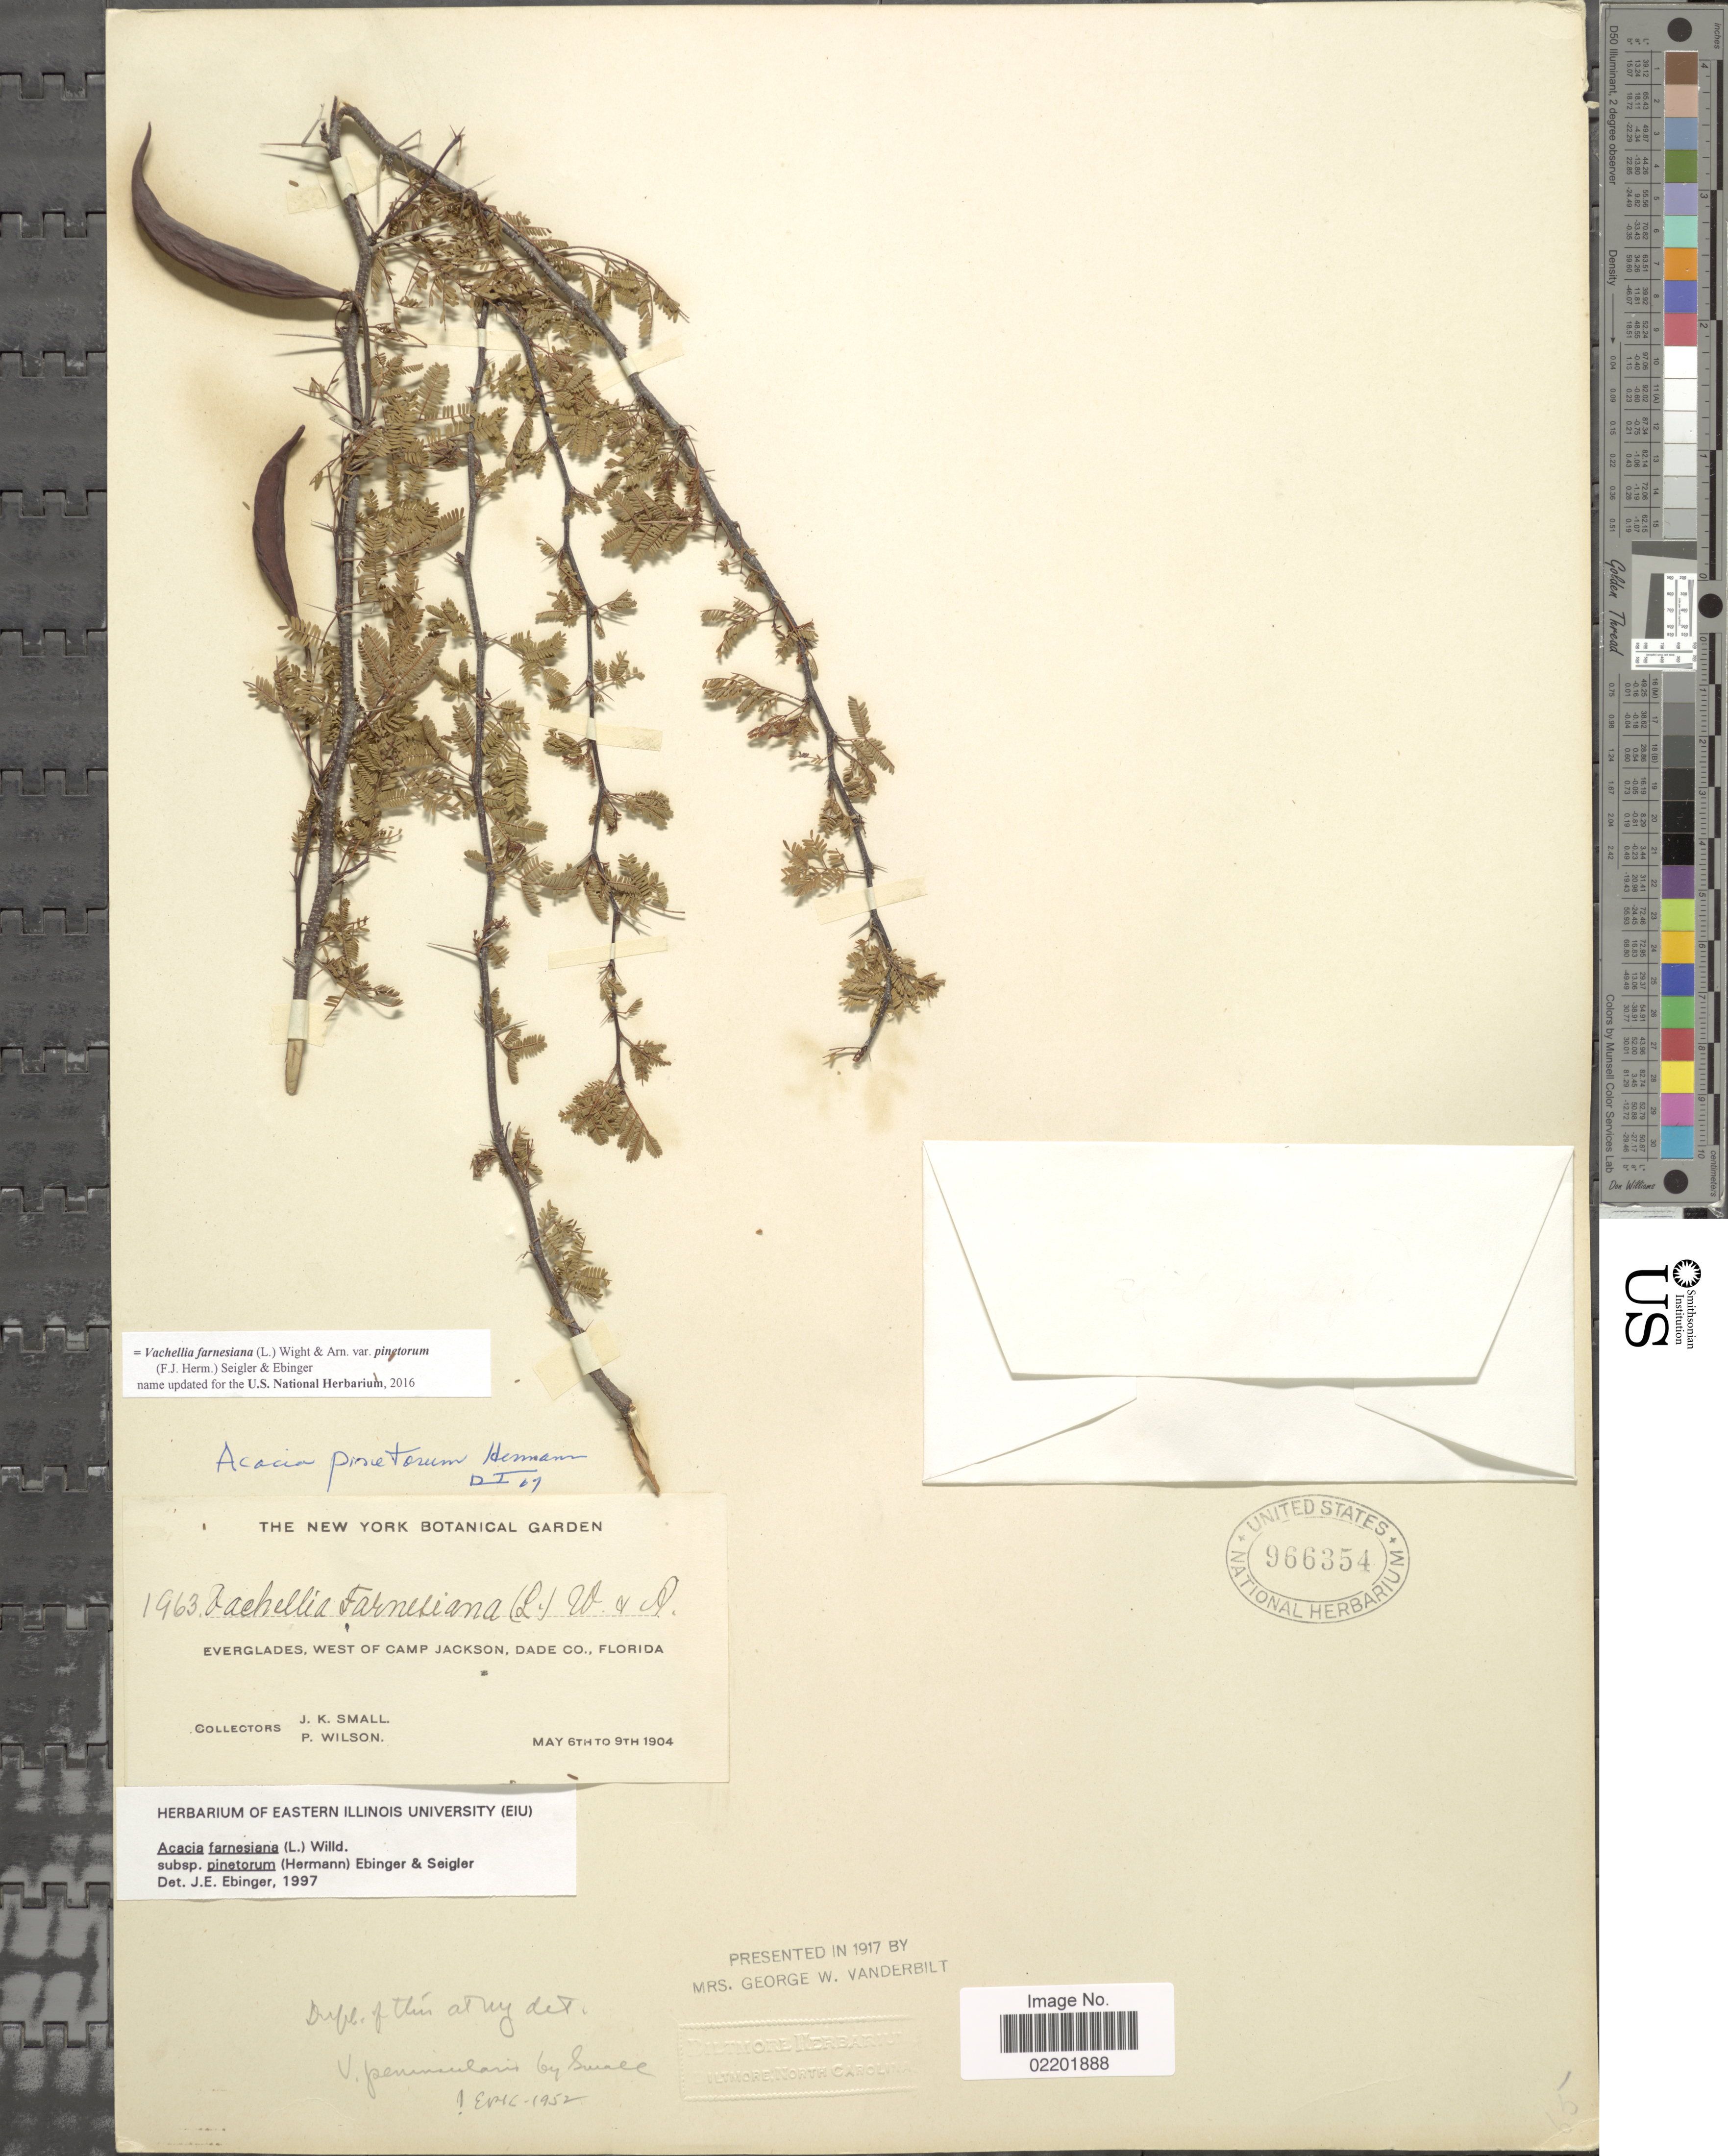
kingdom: Plantae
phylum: Tracheophyta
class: Magnoliopsida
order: Fabales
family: Fabaceae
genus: Vachellia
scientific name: Vachellia farnesiana var. farnesiana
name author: (L.) Wight & Arn.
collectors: J. K. Small & P. Wilson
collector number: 1963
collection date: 1904-05-06/1904-05-09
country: United States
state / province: Florida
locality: Everglades, West of Camp Jackson, Dade Co.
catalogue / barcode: US 966354